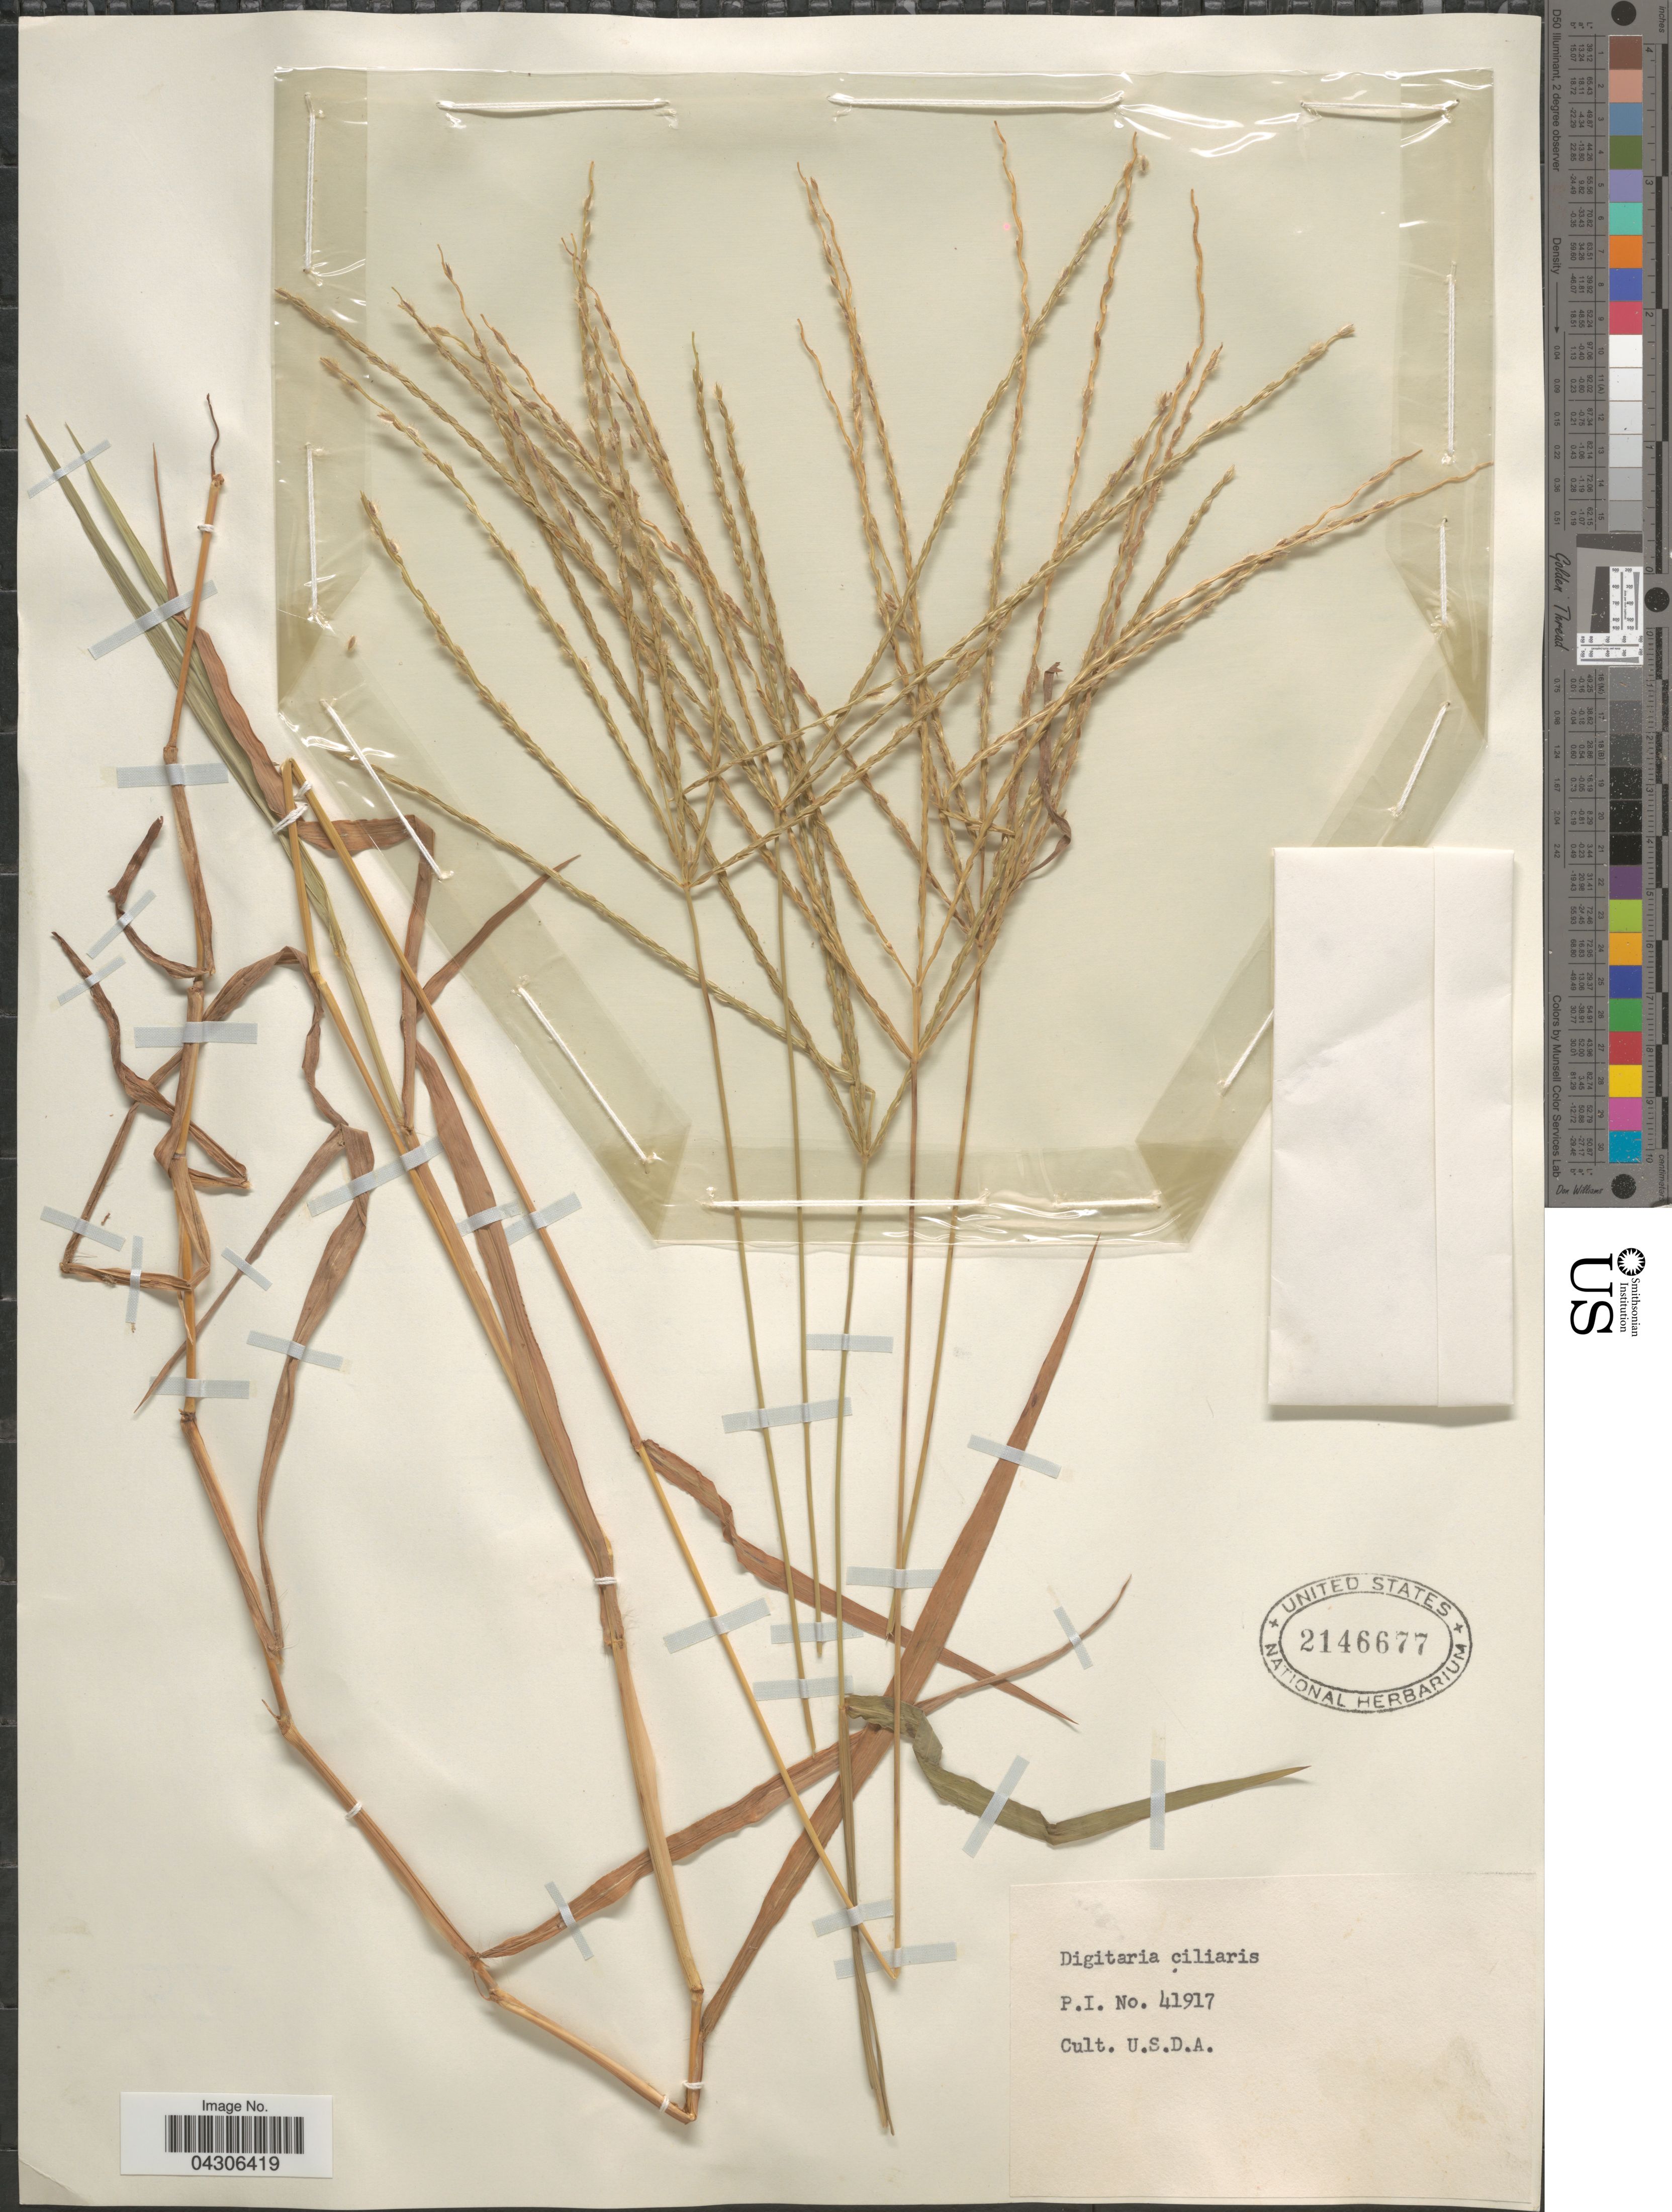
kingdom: Plantae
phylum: Tracheophyta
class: Liliopsida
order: Poales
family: Poaceae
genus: Digitaria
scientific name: Digitaria ciliaris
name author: (Retz.) Koeler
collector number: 41917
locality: U.S.D.A.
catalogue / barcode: US 2146677